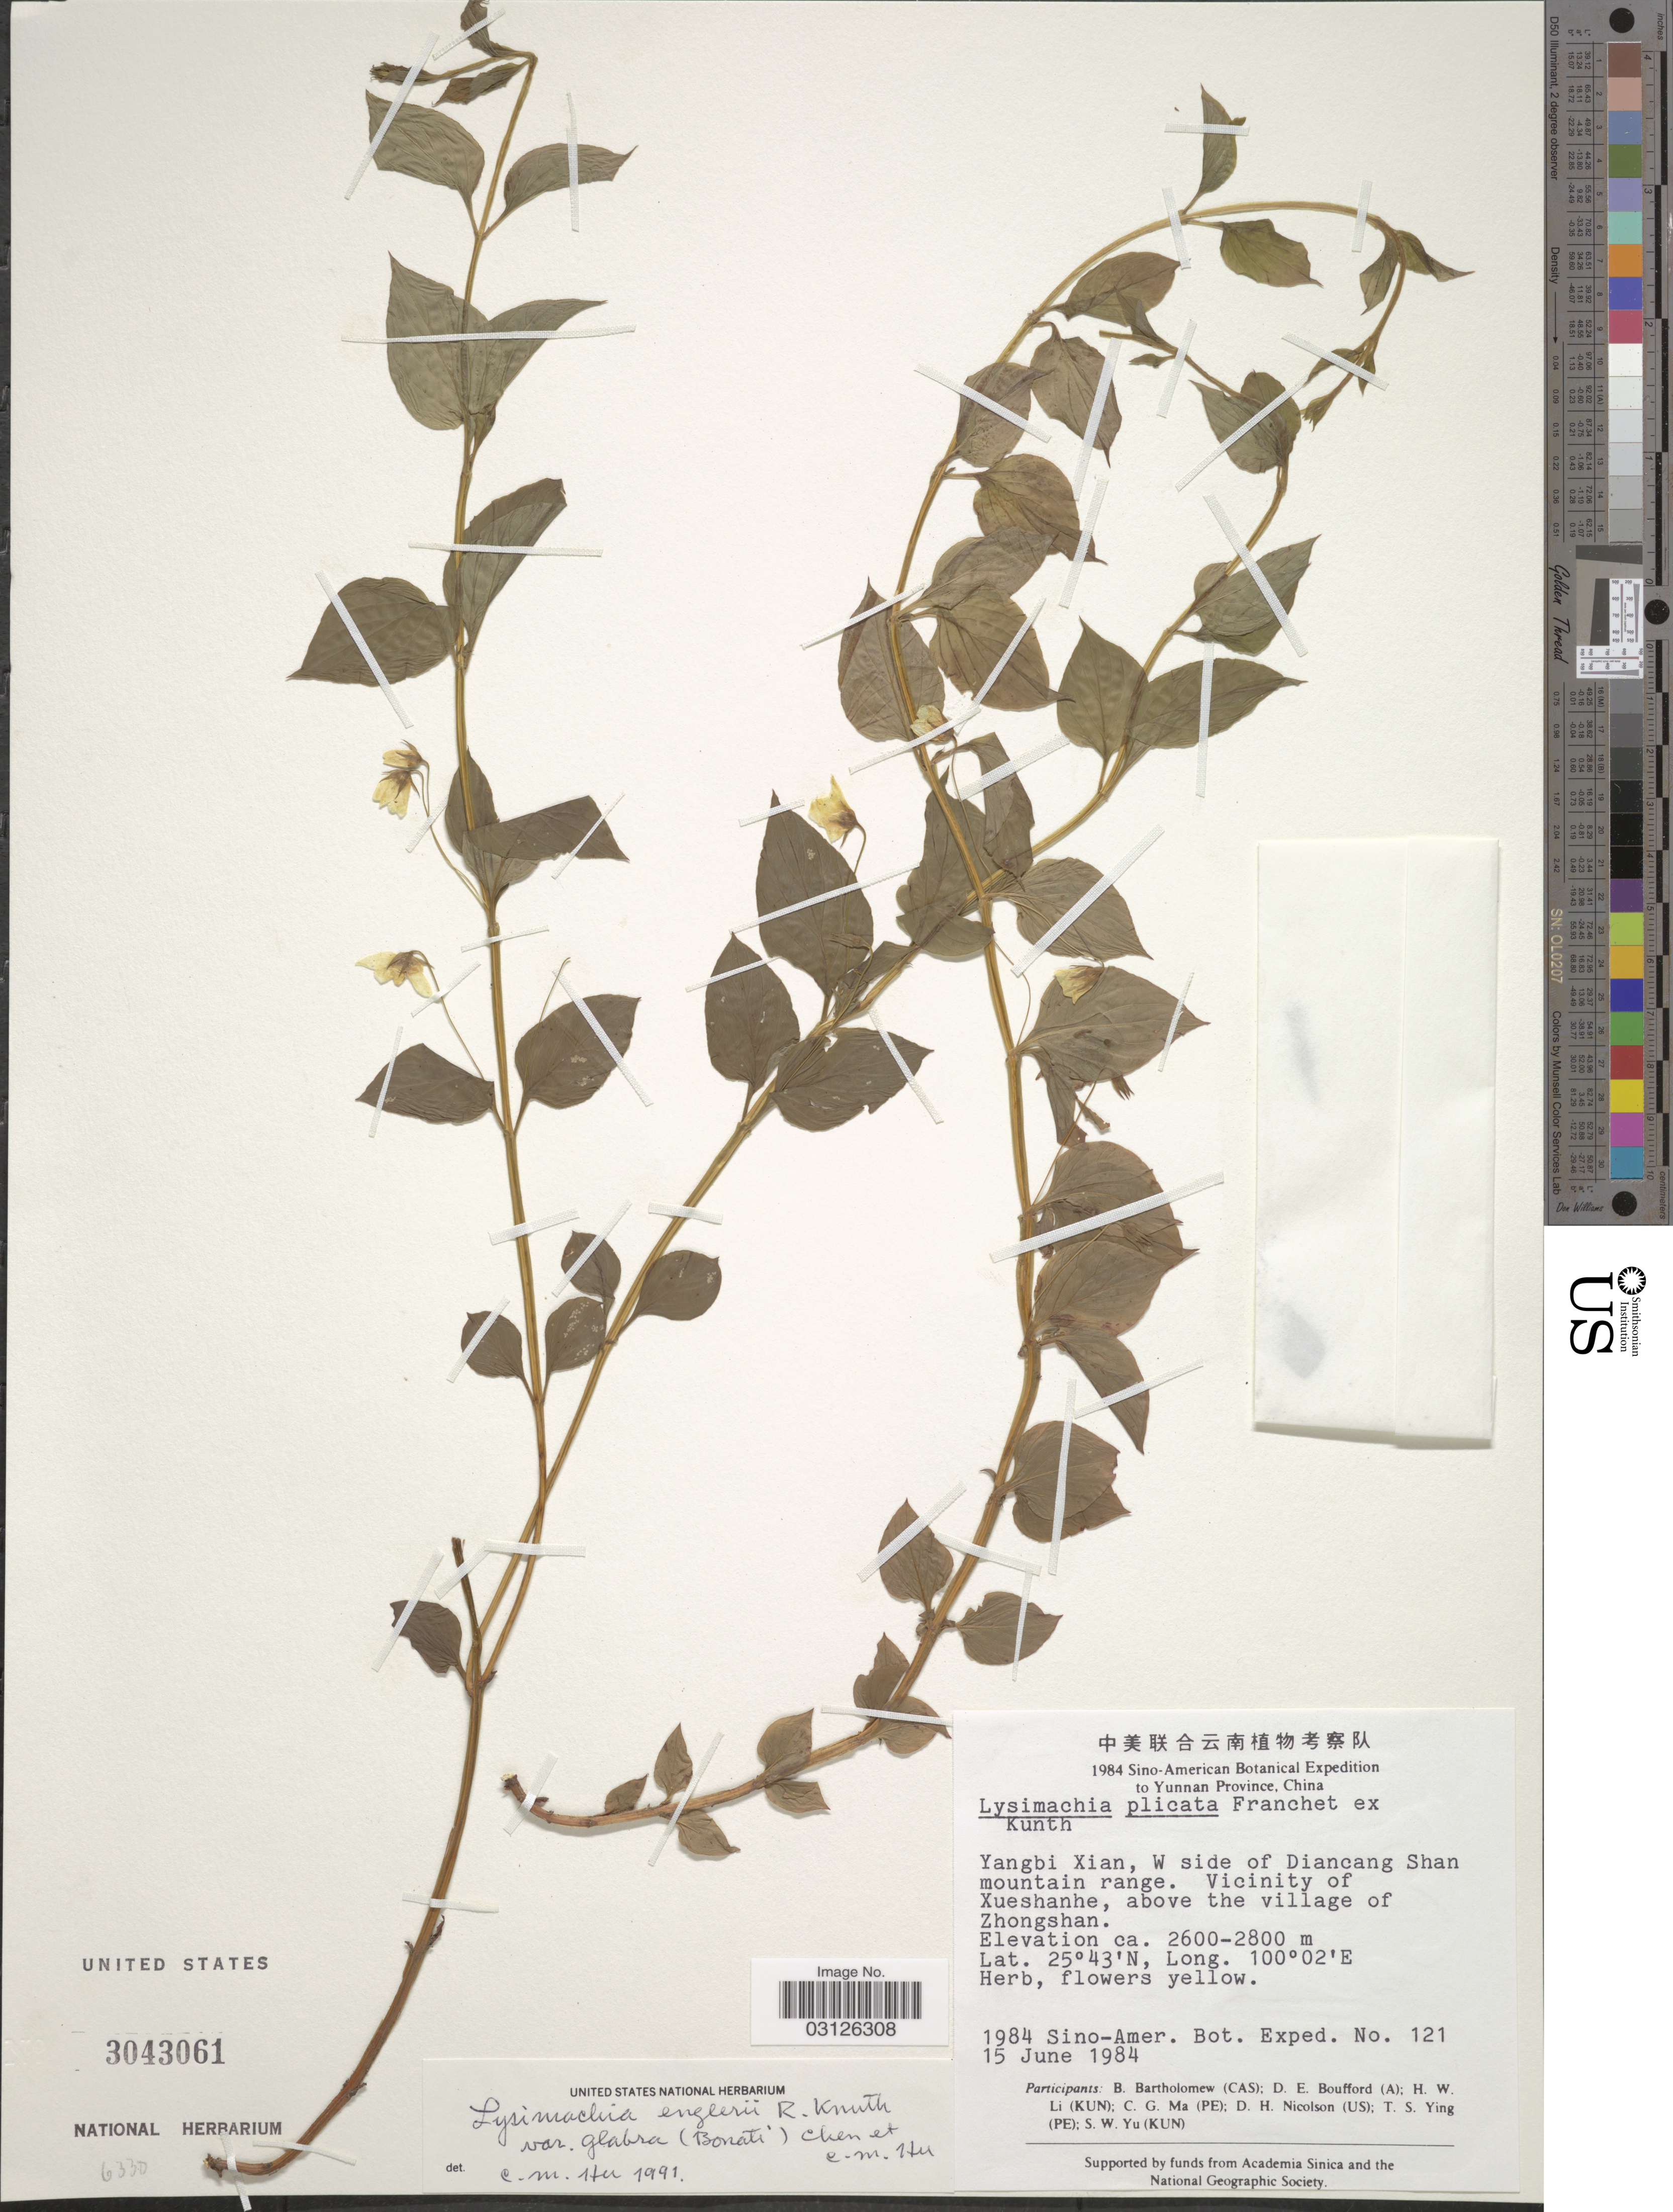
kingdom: Plantae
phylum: Tracheophyta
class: Magnoliopsida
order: Ericales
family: Primulaceae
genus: Lysimachia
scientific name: Lysimachia engleri var. glabra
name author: (Bonati) F.H. Chen & C.M. Hu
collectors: Sino-Amer. Bot. Exped. 1984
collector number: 121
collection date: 1984-06-15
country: China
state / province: Yunnan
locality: Yangbi Xian, W side of Diancang Shan mountain range. Vicinity of Xueshanhe, above the village of Zhongshan.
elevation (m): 2600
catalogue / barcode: US 3043061